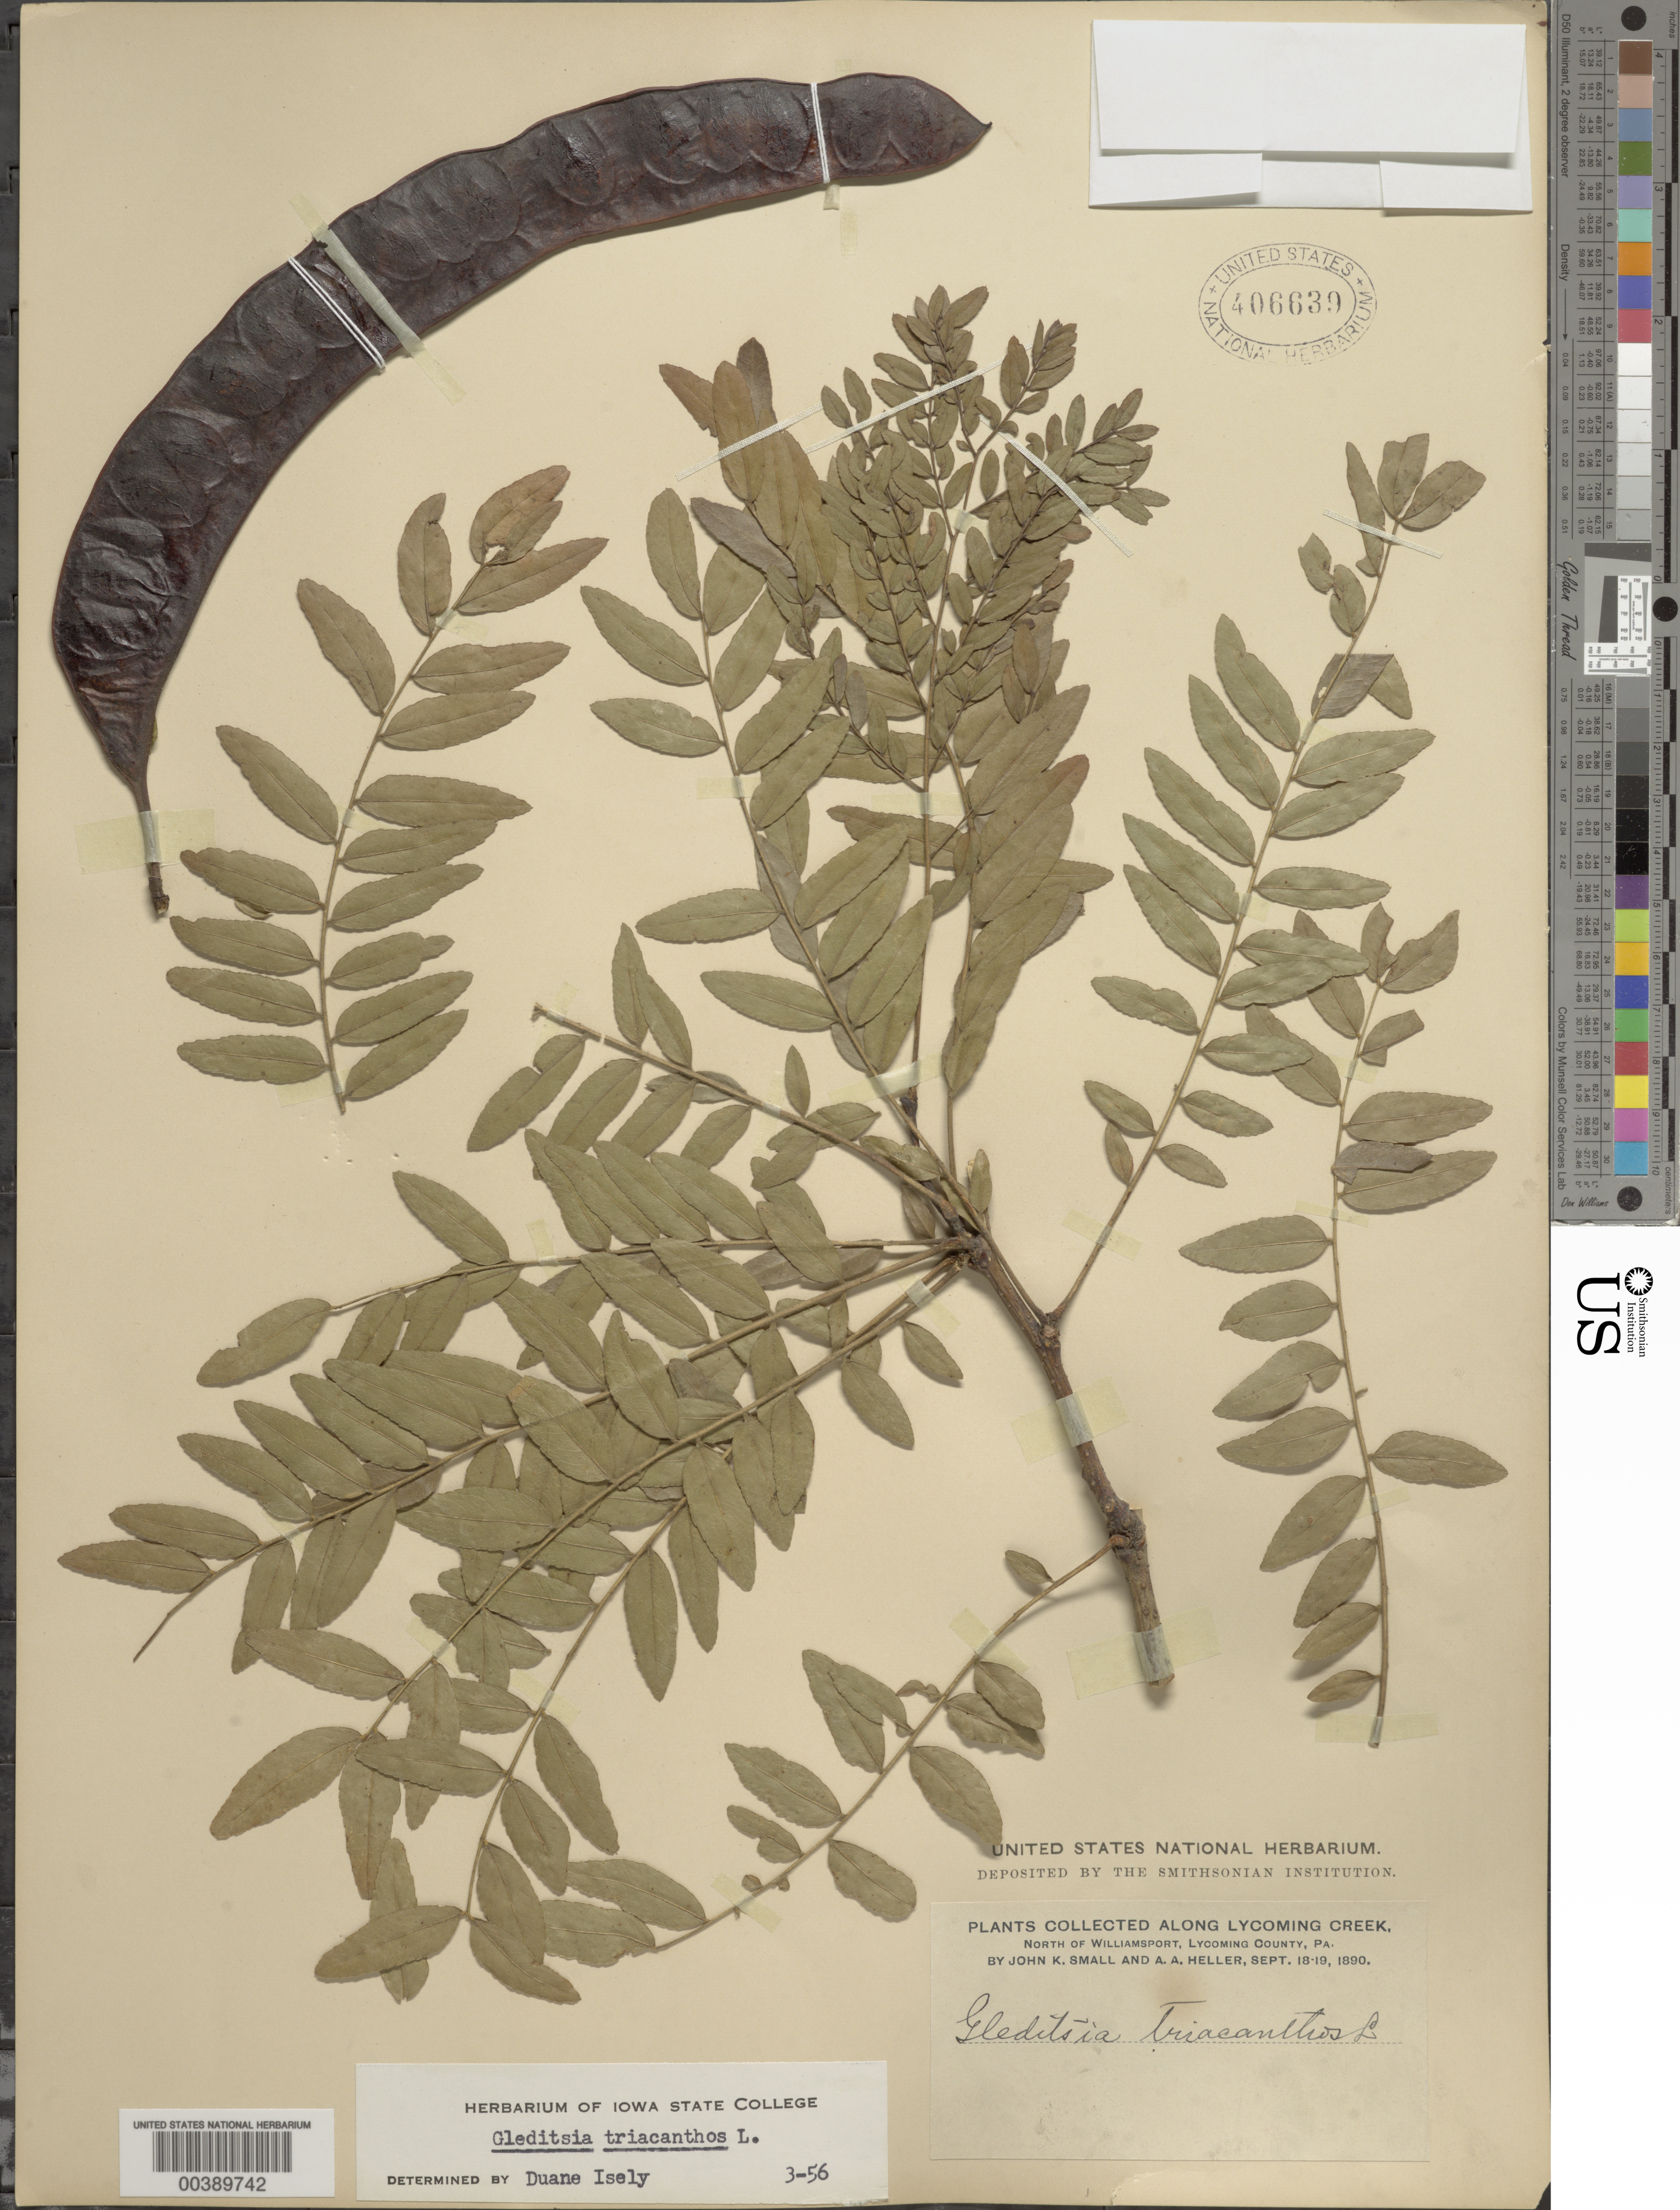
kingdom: Plantae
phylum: Tracheophyta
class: Magnoliopsida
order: Fabales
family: Fabaceae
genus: Gleditsia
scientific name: Gleditsia triacanthos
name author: L.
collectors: J. K. Small & A. A. Heller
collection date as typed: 18 Sep 1890 to 19 Sep 1890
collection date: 1890-09-18/1890-09-19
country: United States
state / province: Pennsylvania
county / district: Lycoming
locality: N of williamsport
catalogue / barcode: US 406639